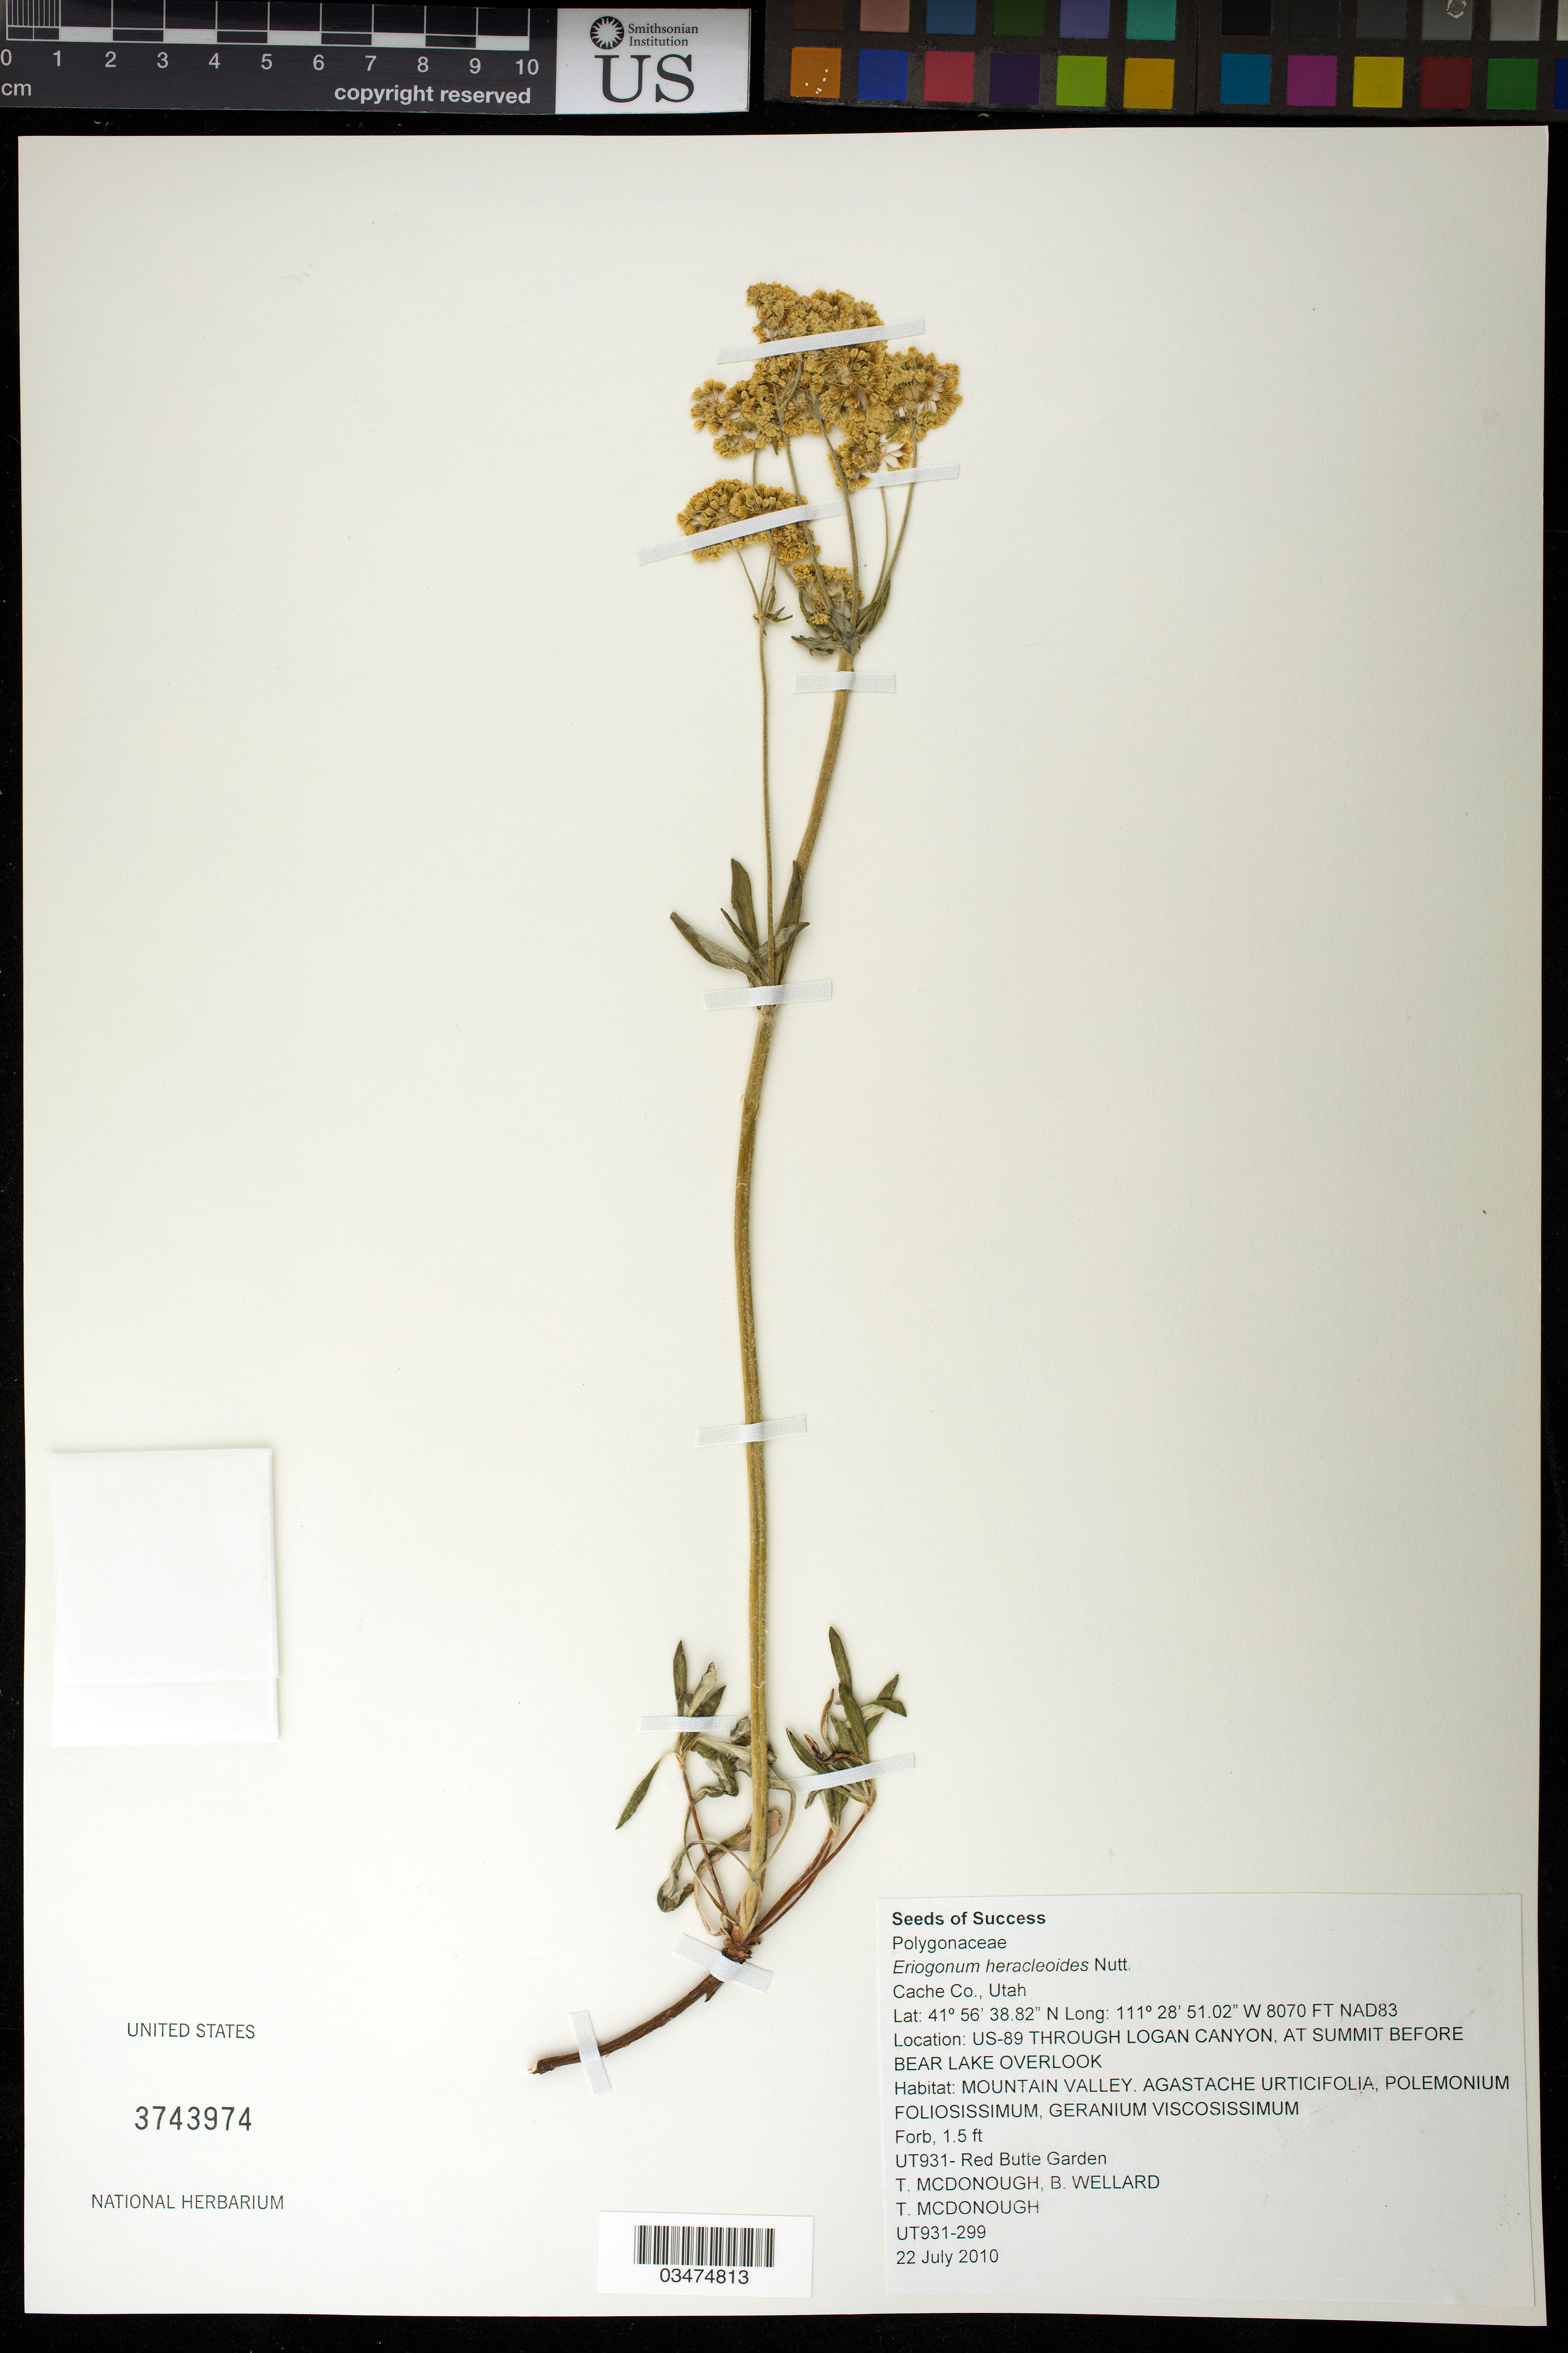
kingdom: Plantae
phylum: Tracheophyta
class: Magnoliopsida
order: Caryophyllales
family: Polygonaceae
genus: Eriogonum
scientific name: Eriogonum heracleoides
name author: Nutt.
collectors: T. McDonough & B. Wellard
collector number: UT931-299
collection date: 2010-07-22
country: United States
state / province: Utah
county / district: Cache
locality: Before Bear Lake Overlook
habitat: Mountain valley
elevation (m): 2460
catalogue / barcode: US 3743974